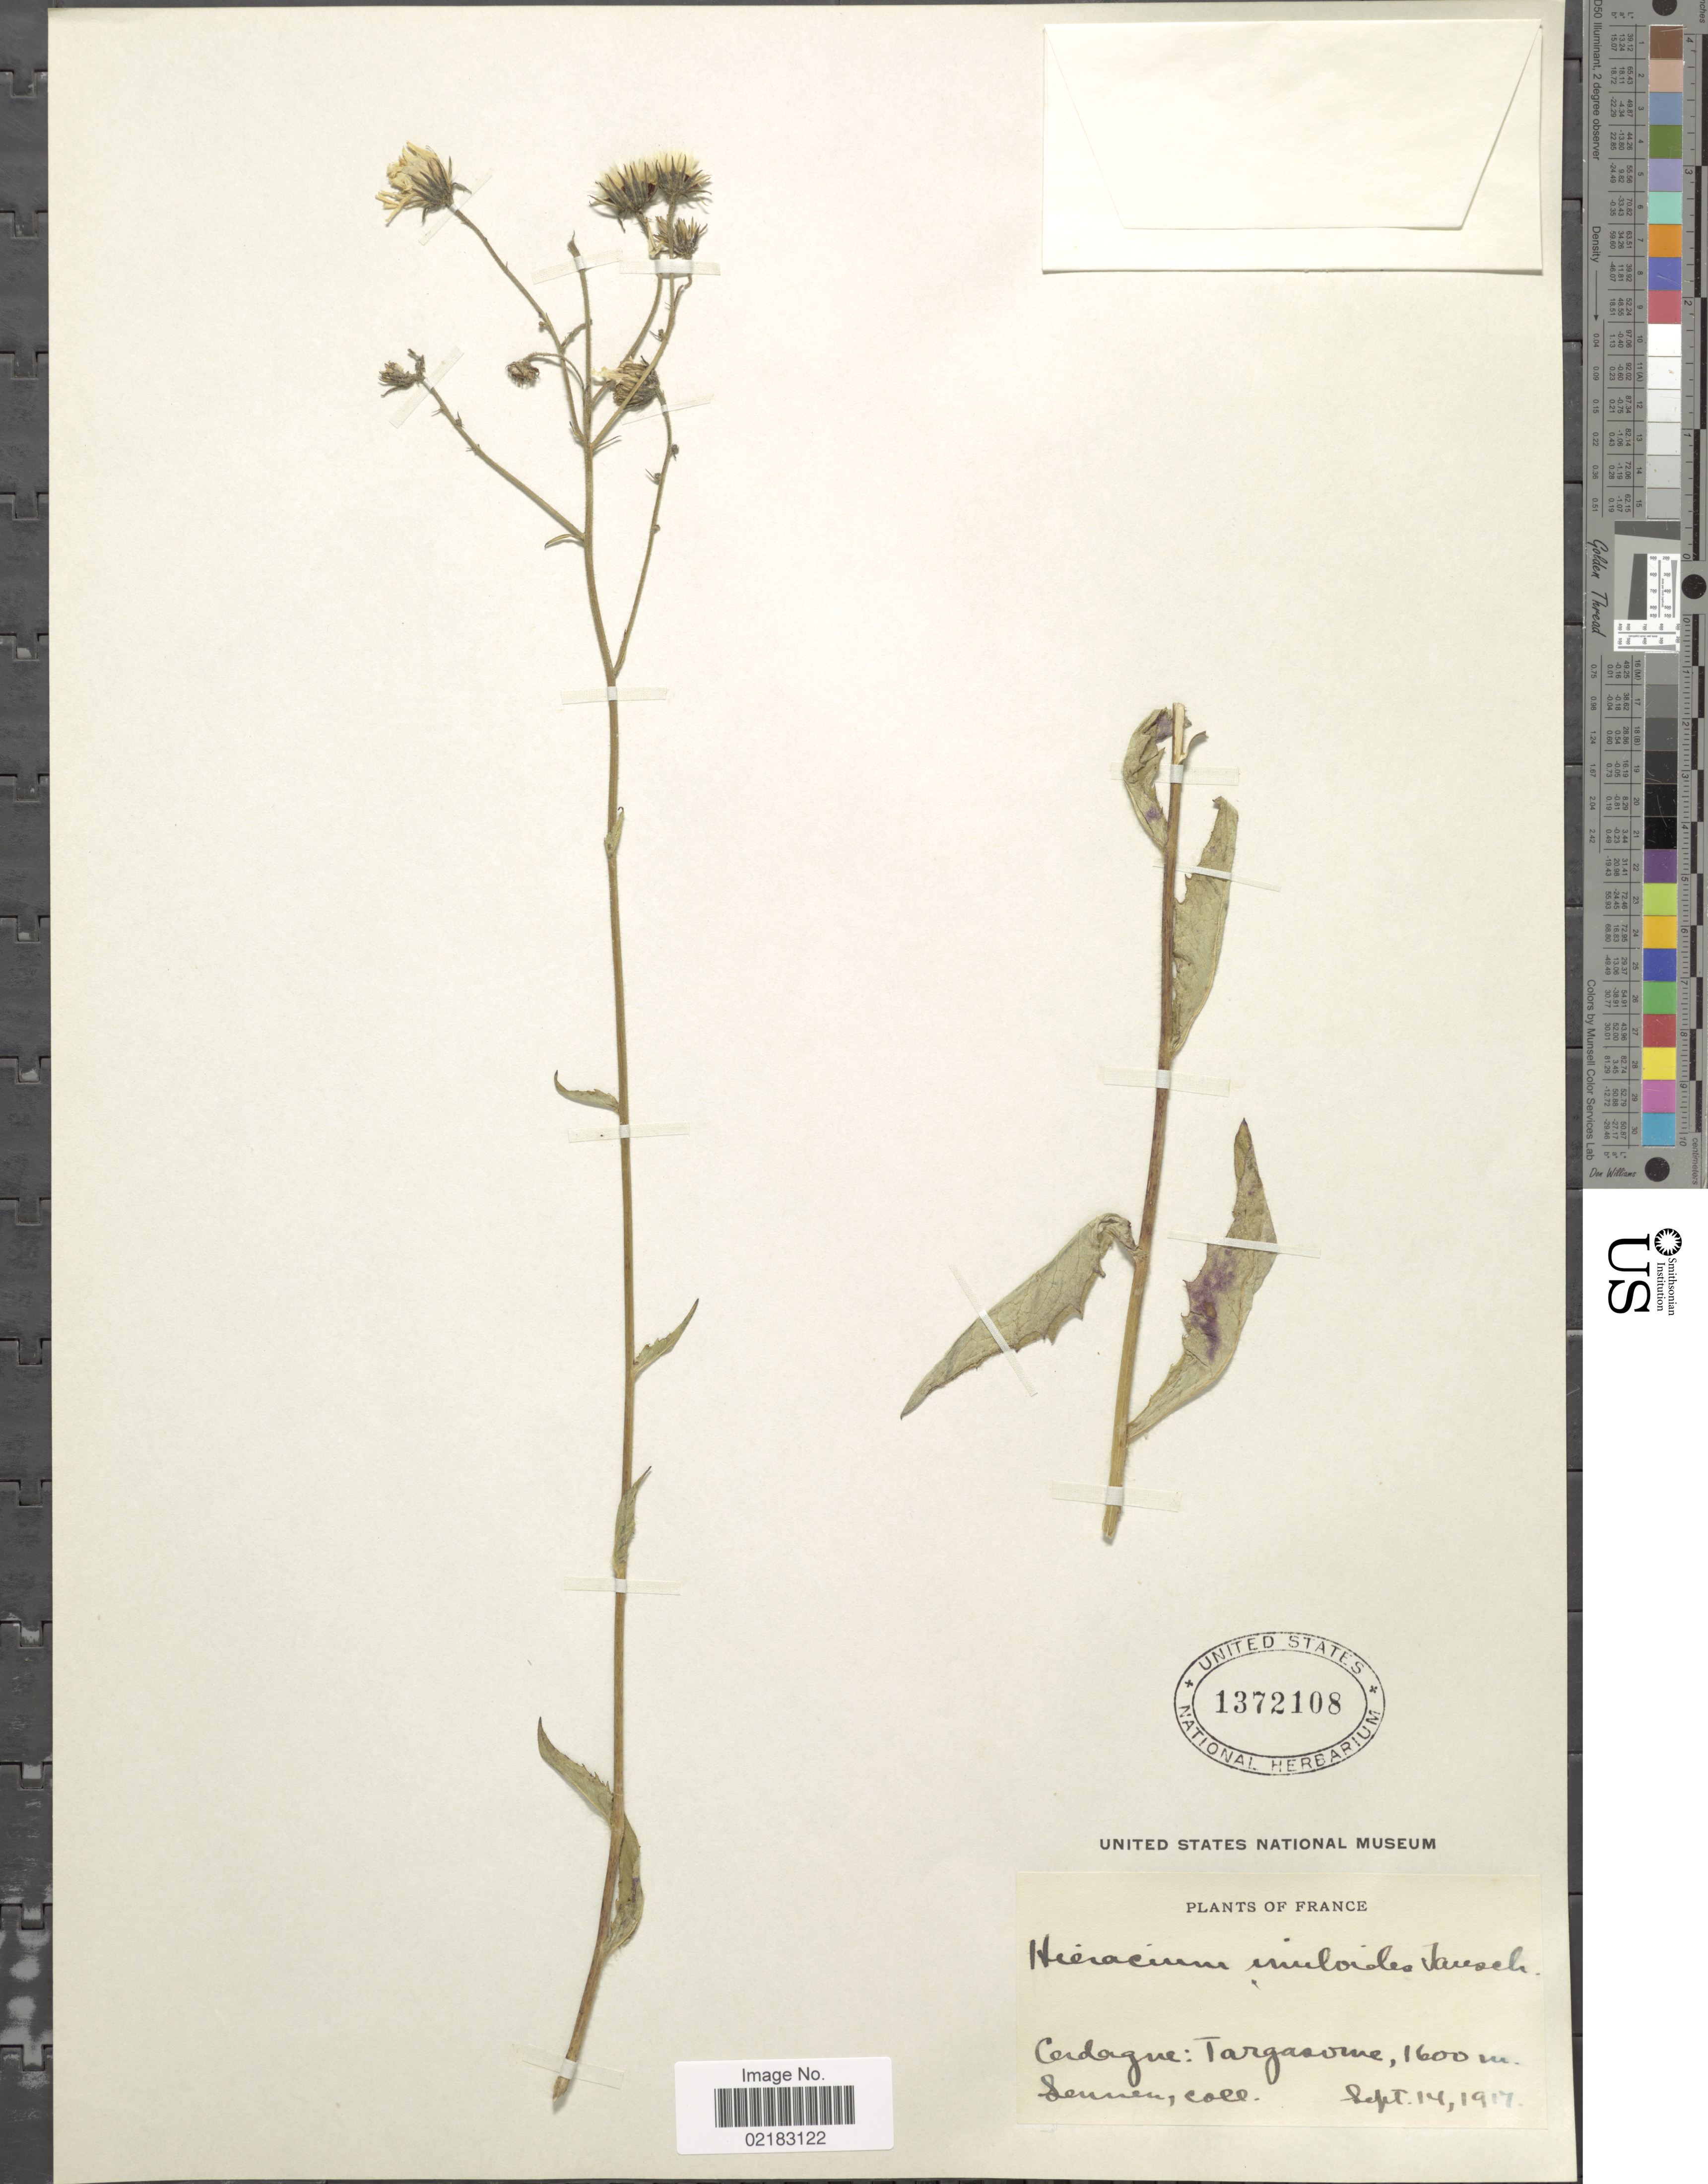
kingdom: Plantae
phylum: Tracheophyta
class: Magnoliopsida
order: Asterales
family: Asteraceae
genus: Hieracium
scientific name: Hieracium inuloides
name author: Tausch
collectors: E. Sennen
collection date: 1917-09-14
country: France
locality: Cerdagne: Targasonne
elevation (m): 1600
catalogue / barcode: US 1372108